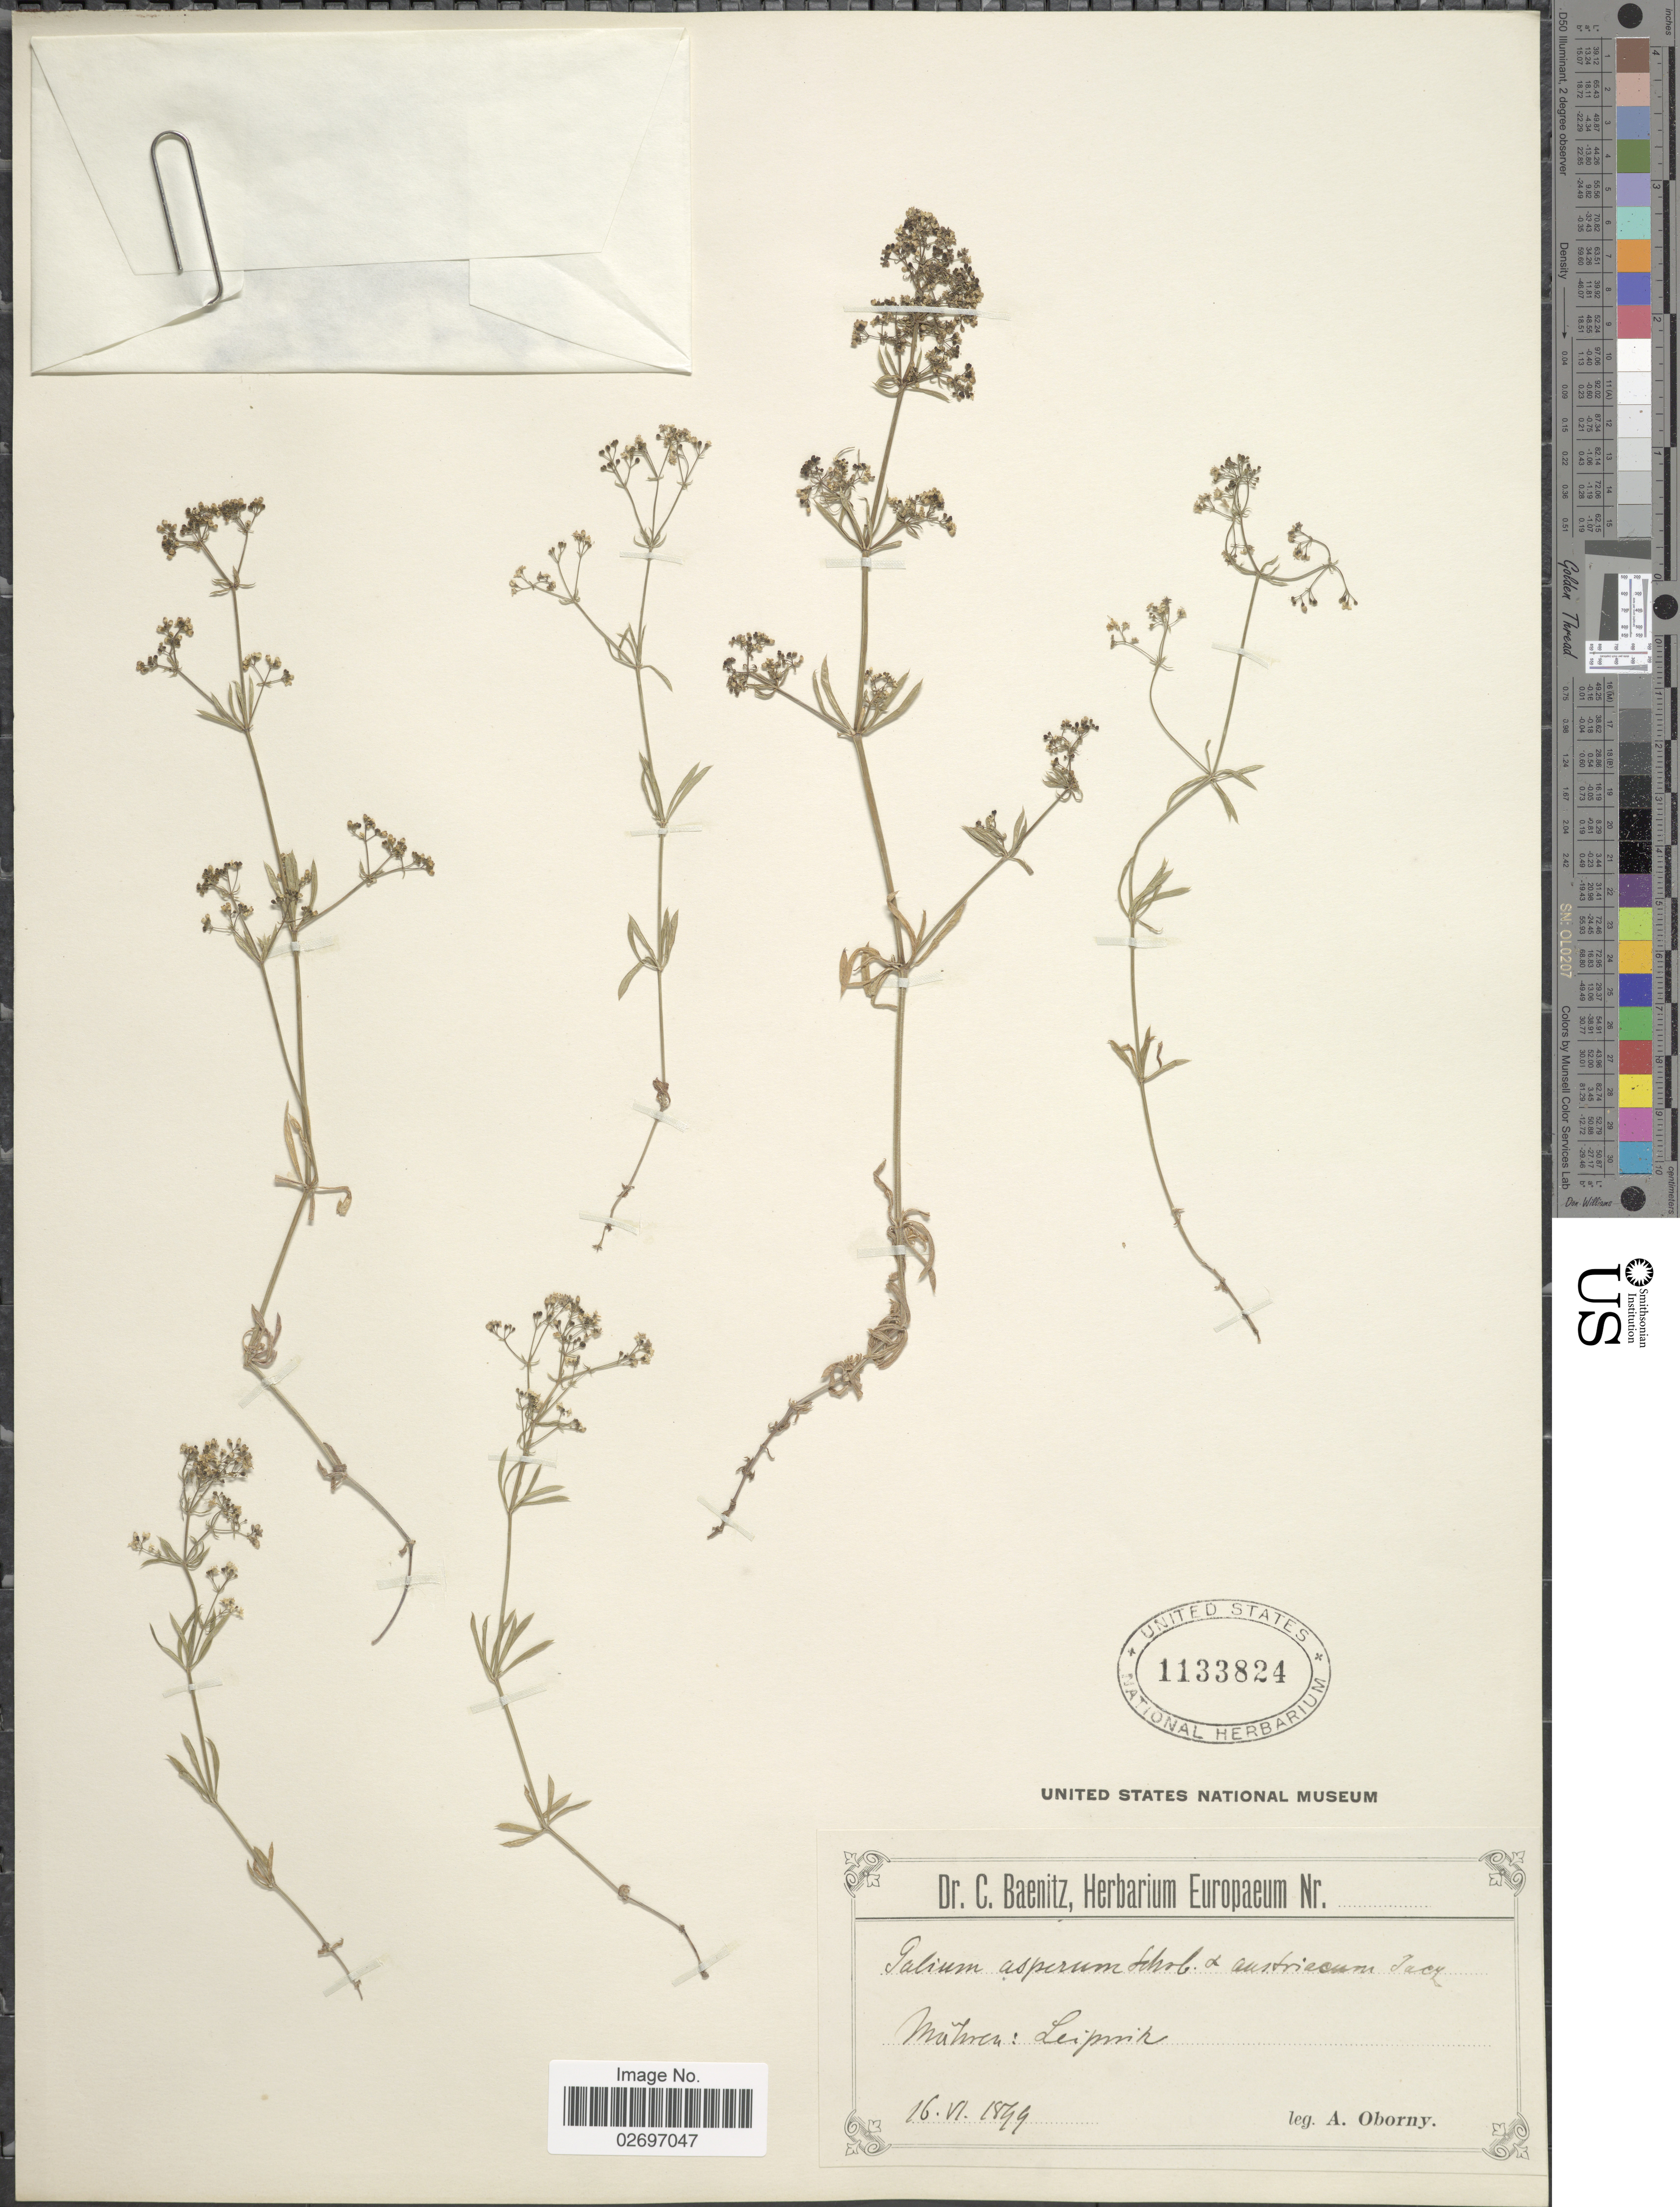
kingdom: Plantae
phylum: Tracheophyta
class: Magnoliopsida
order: Gentianales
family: Rubiaceae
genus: Galium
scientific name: Galium asperum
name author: Schreb.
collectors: A. Oborny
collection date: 1899-06-16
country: Czechia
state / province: Olomouc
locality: Matrea [interpreted]: Leipnik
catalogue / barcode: US 1133824